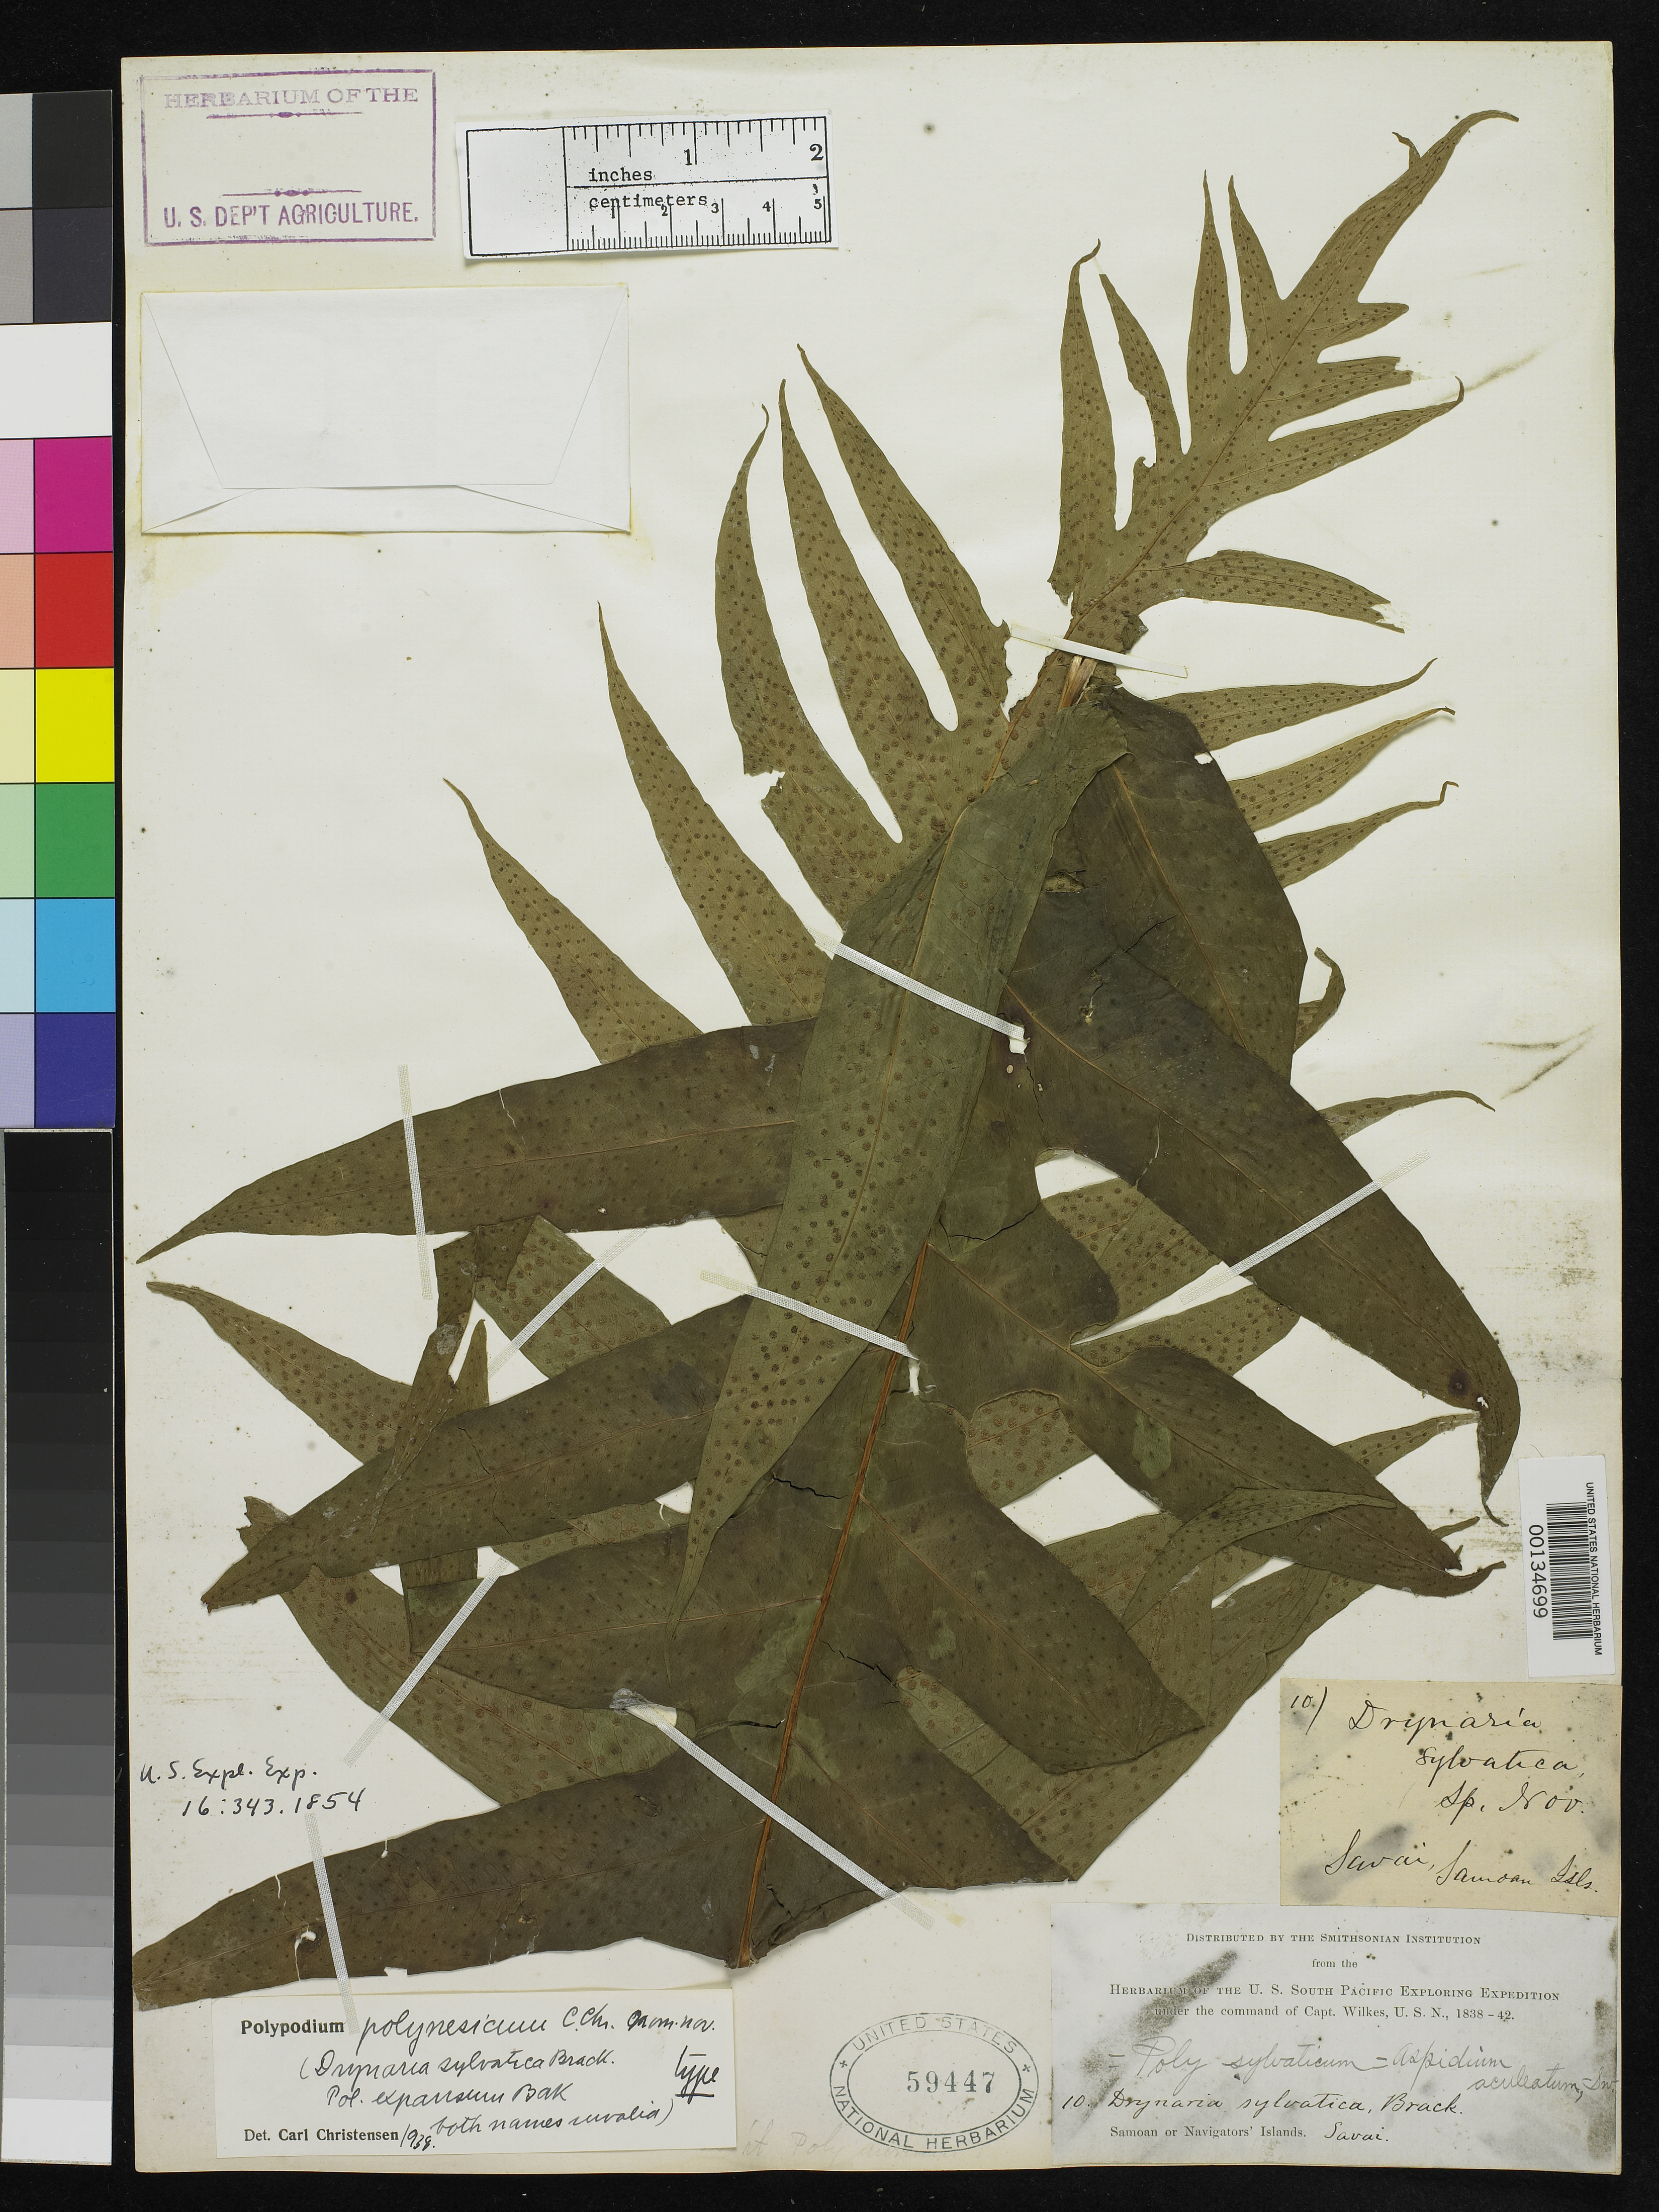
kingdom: Plantae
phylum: Tracheophyta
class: Polypodiopsida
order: Polypodiales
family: Polypodiaceae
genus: Drynaria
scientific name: Drynaria sylvatica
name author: Brack. in Wilkes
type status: Holotype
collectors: Wilkes Explor. Exped.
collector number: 10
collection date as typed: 1838 to -- --- 1842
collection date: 1838/1842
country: Samoa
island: Savai'i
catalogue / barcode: US 59447